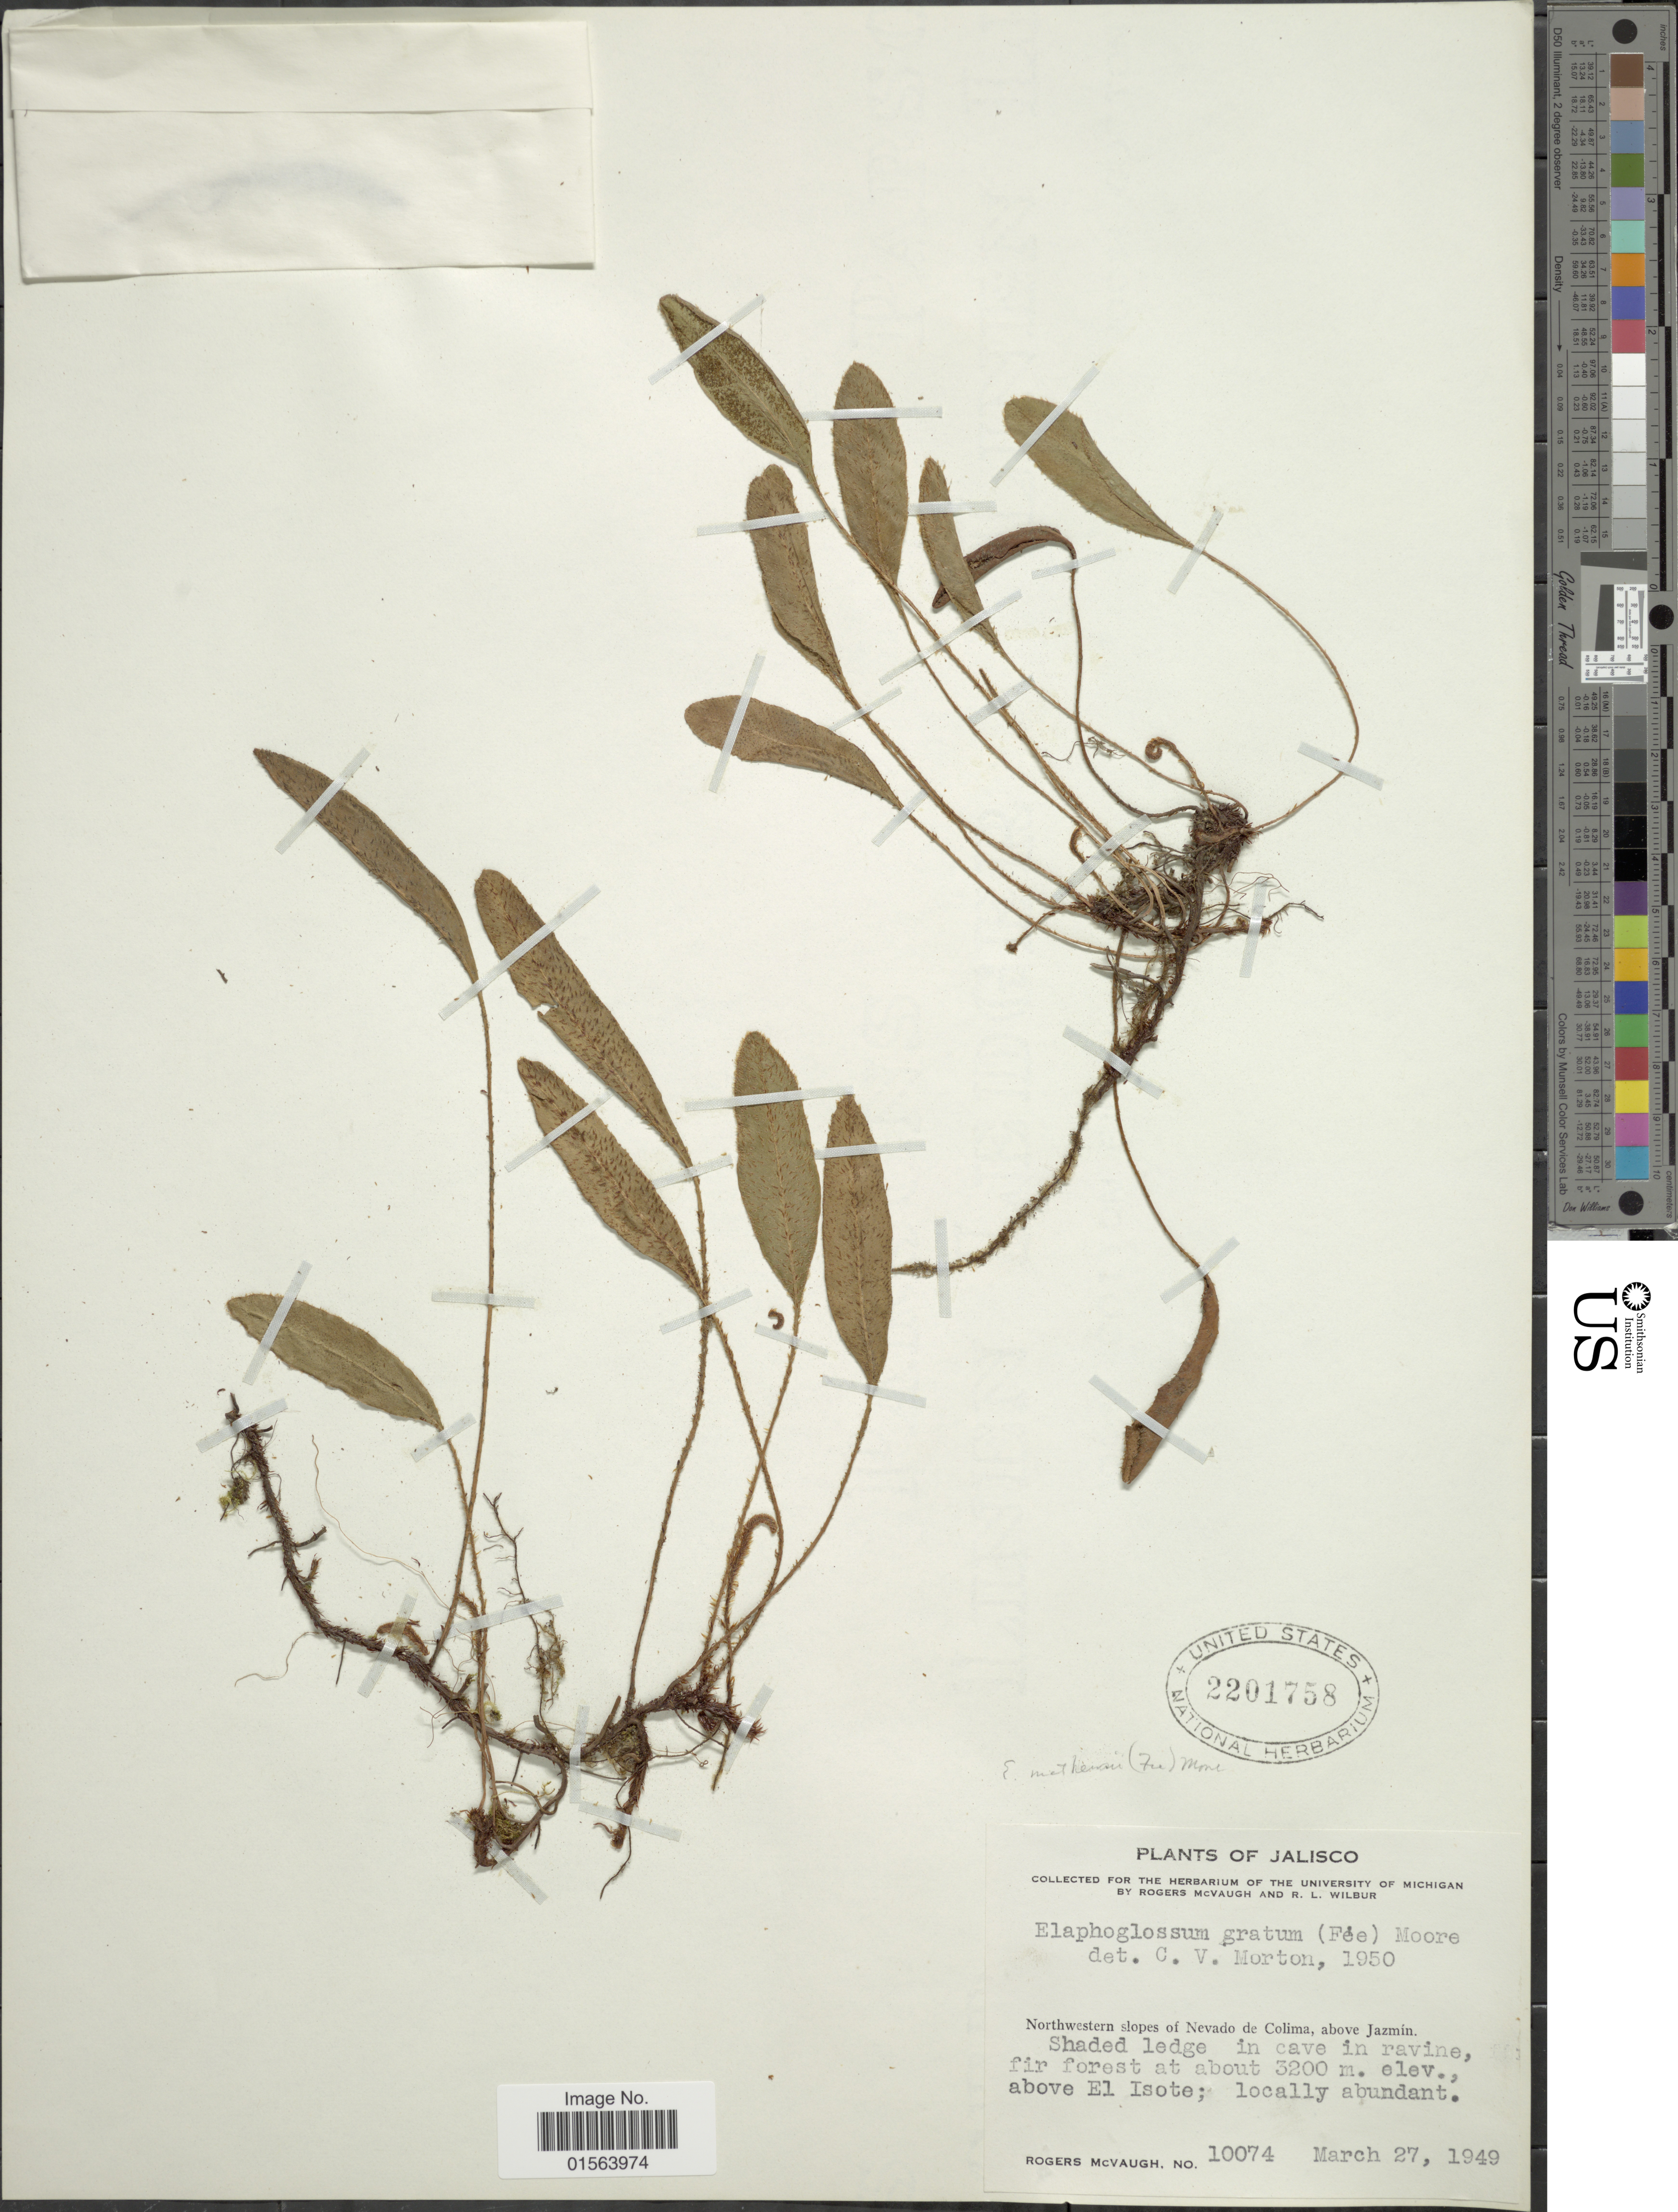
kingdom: Plantae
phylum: Tracheophyta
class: Polypodiopsida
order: Polypodiales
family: Dryopteridaceae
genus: Elaphoglossum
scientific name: Elaphoglossum hartwegii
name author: (Fée) T. Moore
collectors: R. McVaugh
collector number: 10074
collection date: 1949-03-27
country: Mexico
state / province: Jalisco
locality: Northwestern slopes of Nevado de Colima, above Jazmin, above El Isote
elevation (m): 3200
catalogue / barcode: US 2201758